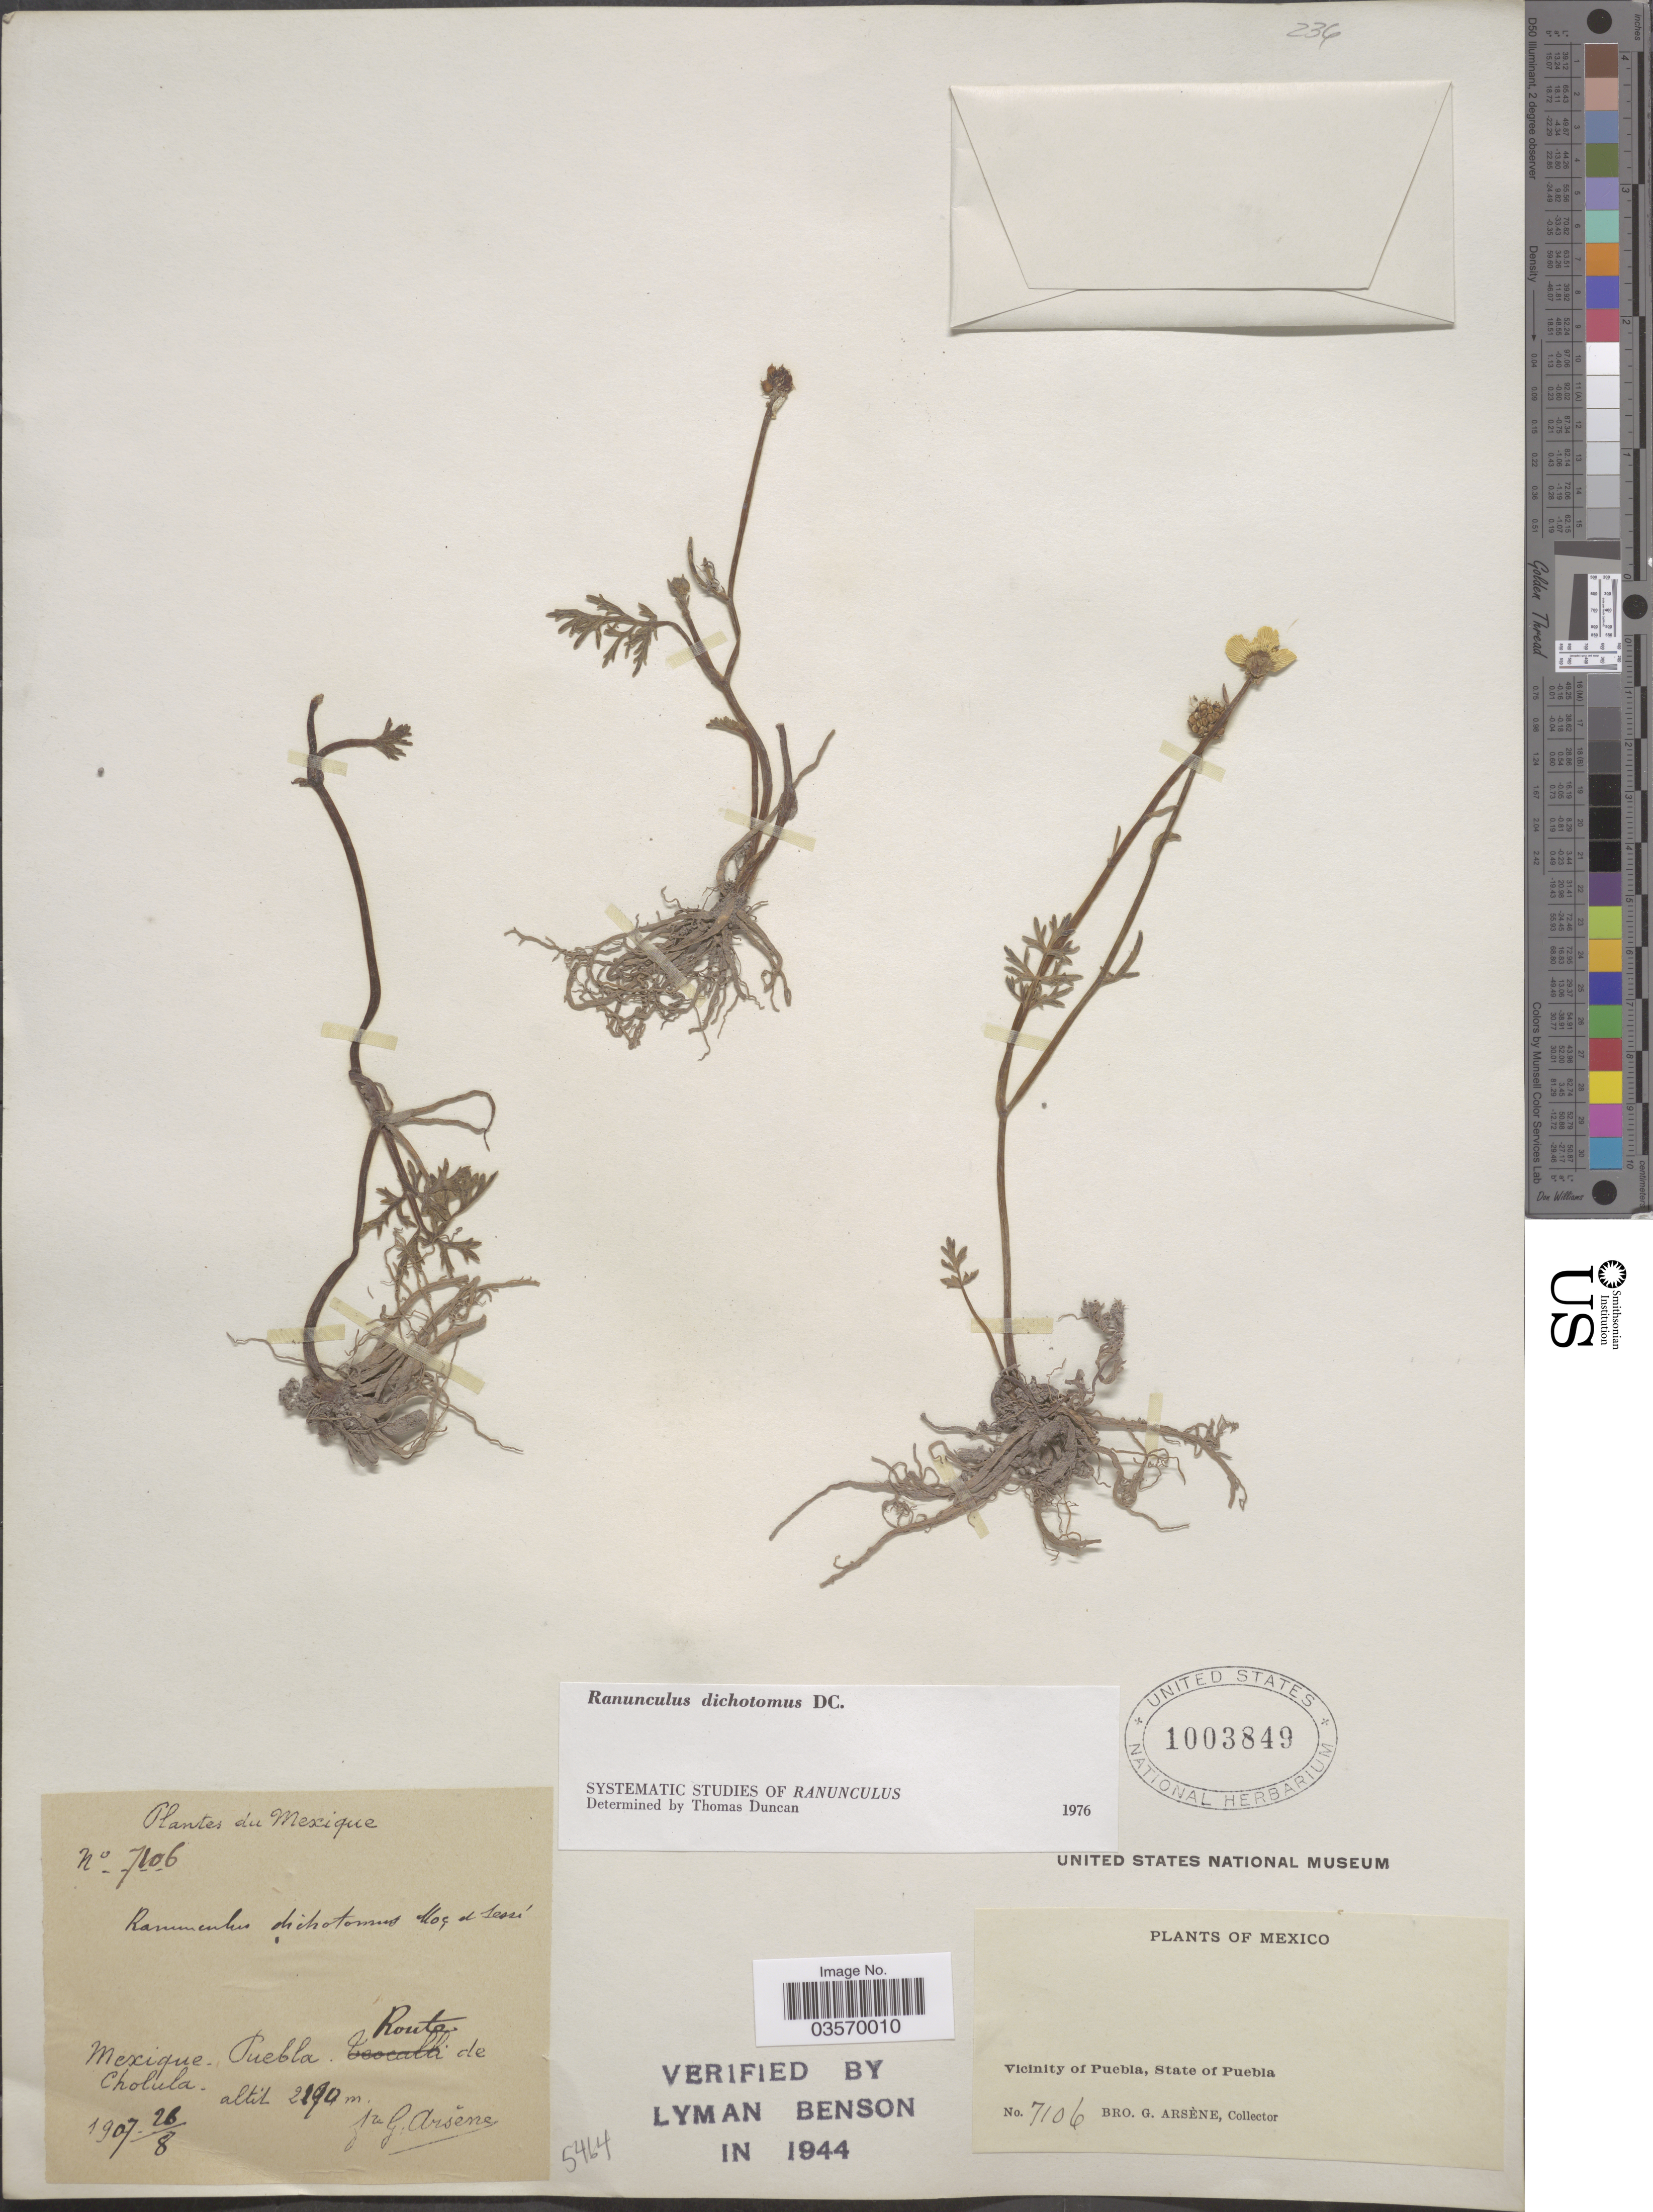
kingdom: Plantae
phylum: Tracheophyta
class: Magnoliopsida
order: Ranunculales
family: Ranunculaceae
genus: Ranunculus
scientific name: Ranunculus dichotomus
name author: Moc. & Sessé ex DC.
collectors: Bro. G. Arsène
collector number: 7106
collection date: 1907-08-26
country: Mexico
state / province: Puebla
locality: Vicinity of Puebla. Route de Cholula.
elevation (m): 2190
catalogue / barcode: US 1003849